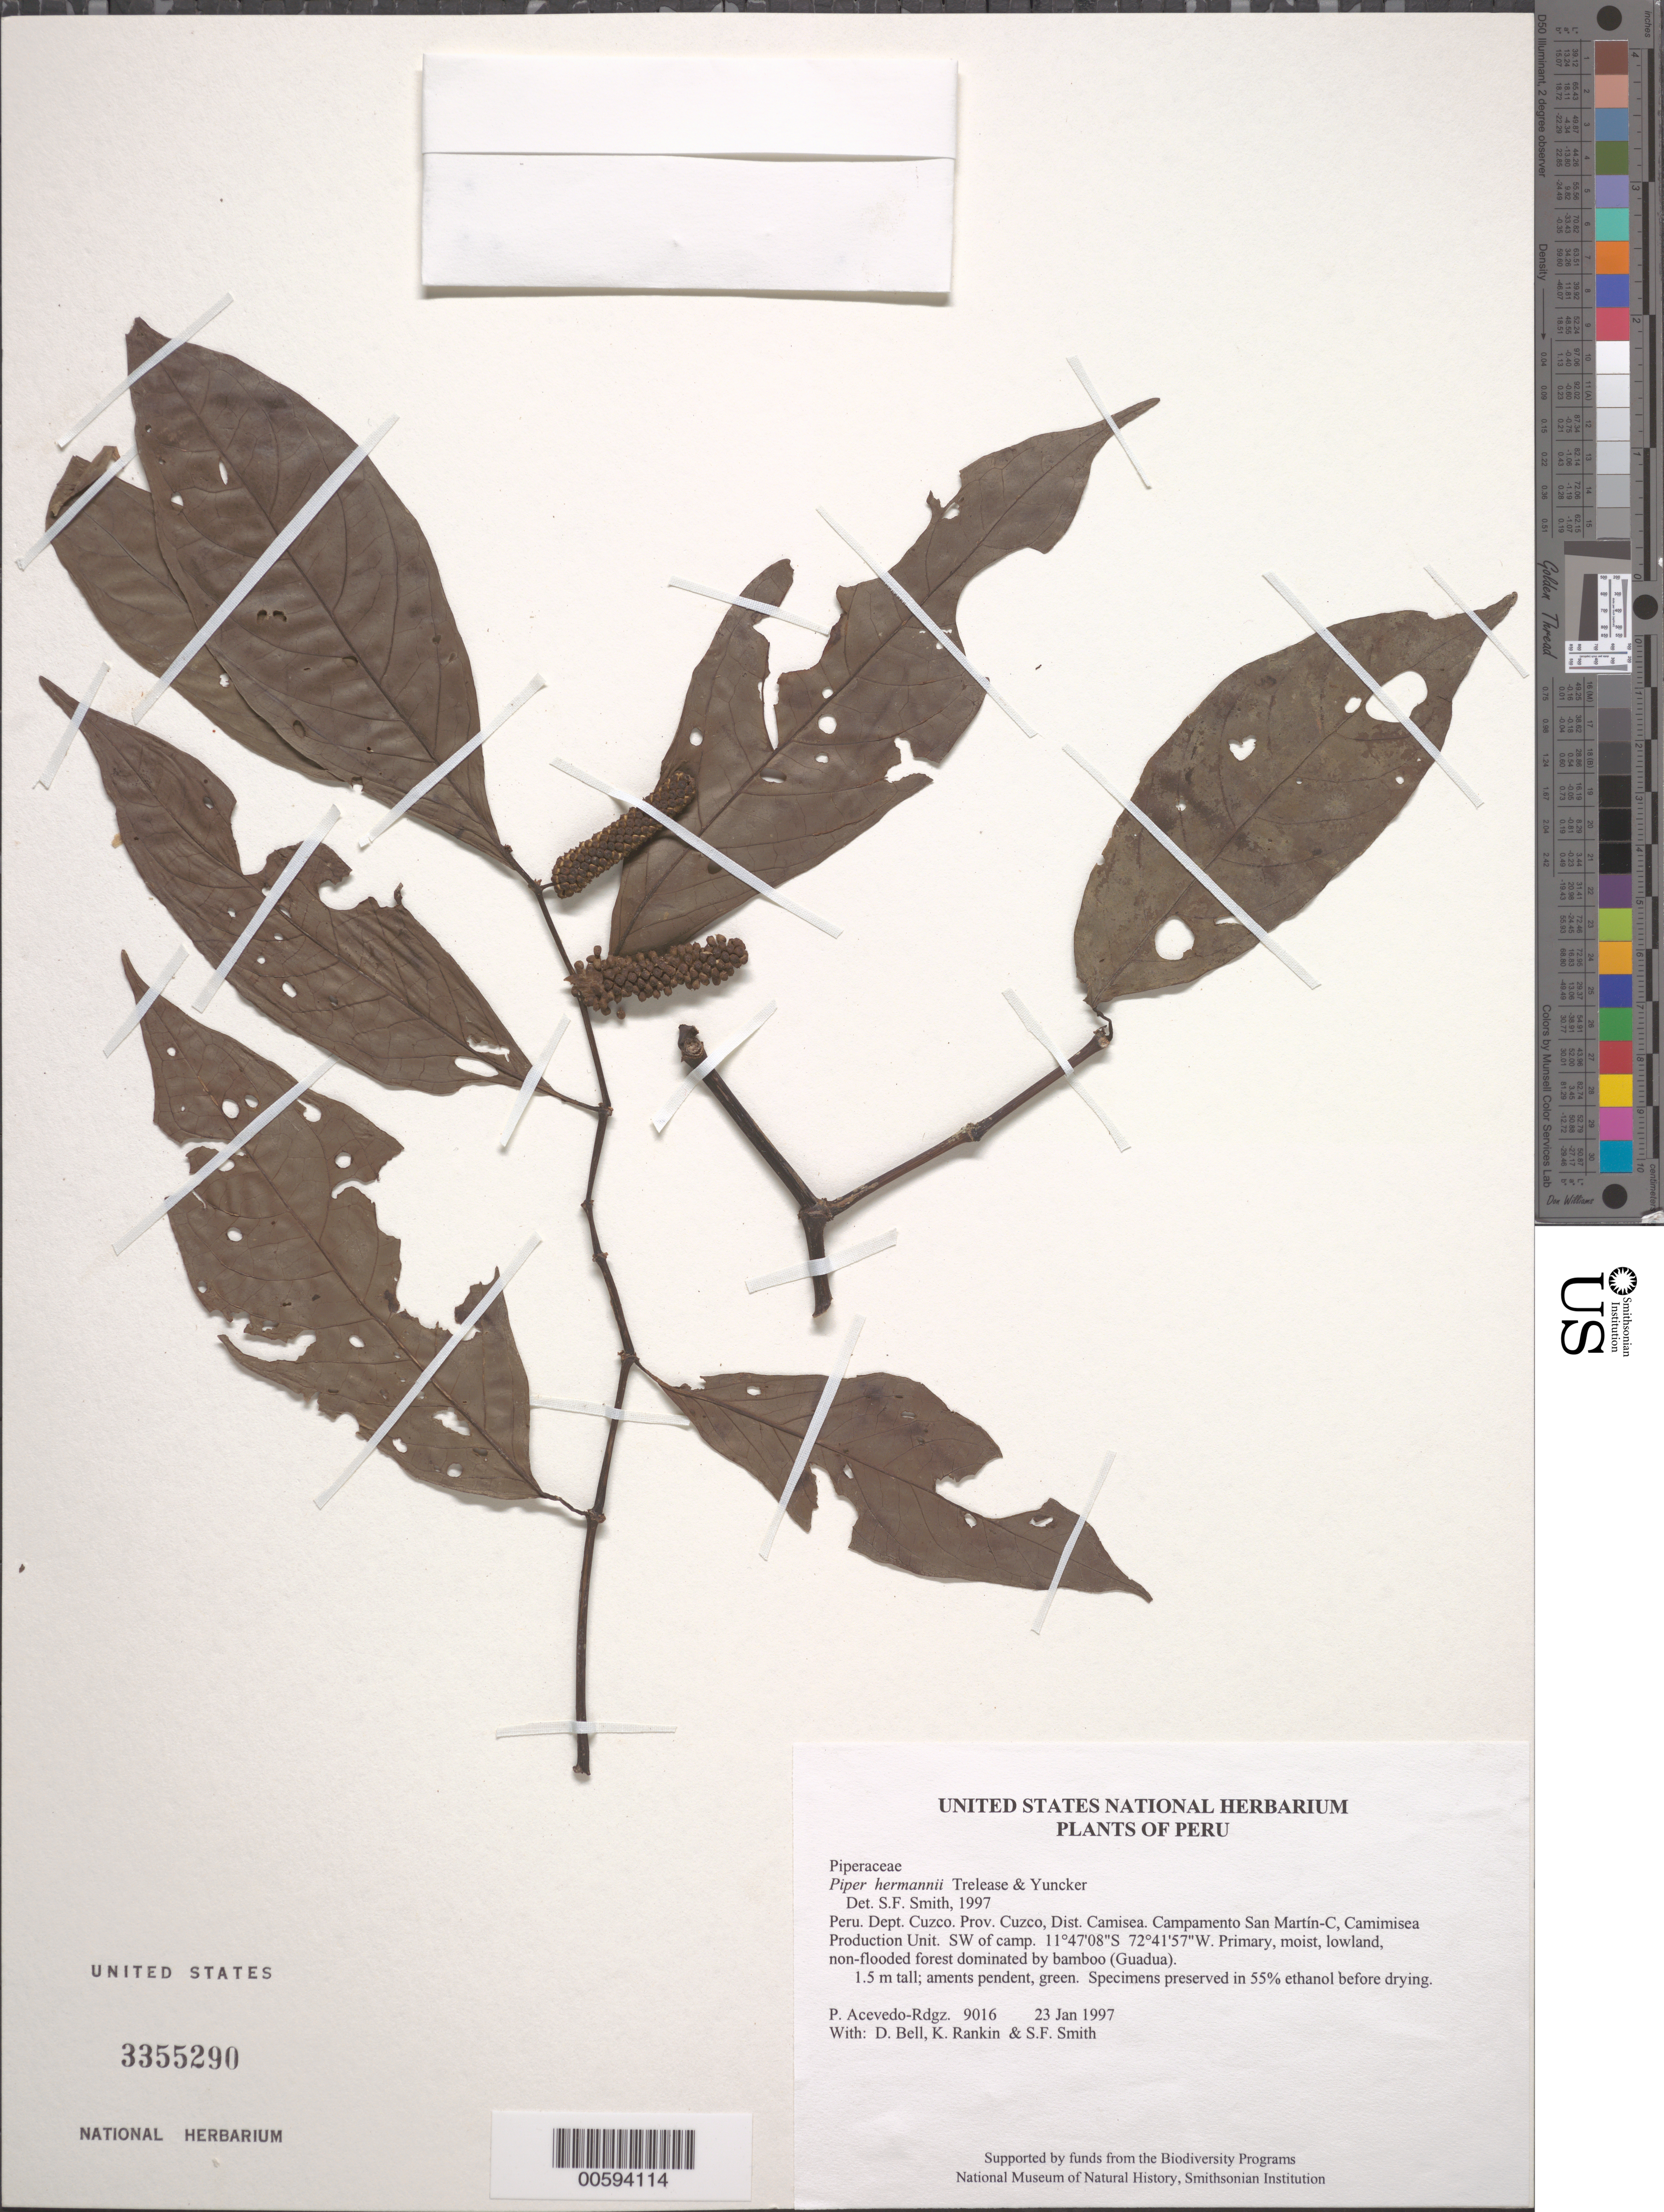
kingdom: Plantae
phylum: Tracheophyta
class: Magnoliopsida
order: Piperales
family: Piperaceae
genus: Piper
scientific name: Piper hermannii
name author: Trel. & Yunck.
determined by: Smith, Stephen F., (US), NMNH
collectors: P. Acevedo-Rodr., D. A. Bell, K. B. Rankin & S.F. Smith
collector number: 9016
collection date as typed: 23 Jan 1997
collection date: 1997-01-23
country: Peru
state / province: Cusco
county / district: Cusco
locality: Districto Camisea, Campamento San Martín-C, Camimisea Production Unit. SW of camp.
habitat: Primary, moist, lowland, non-flooded forest dominated by bamboo (Guadua).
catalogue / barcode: US 3355290